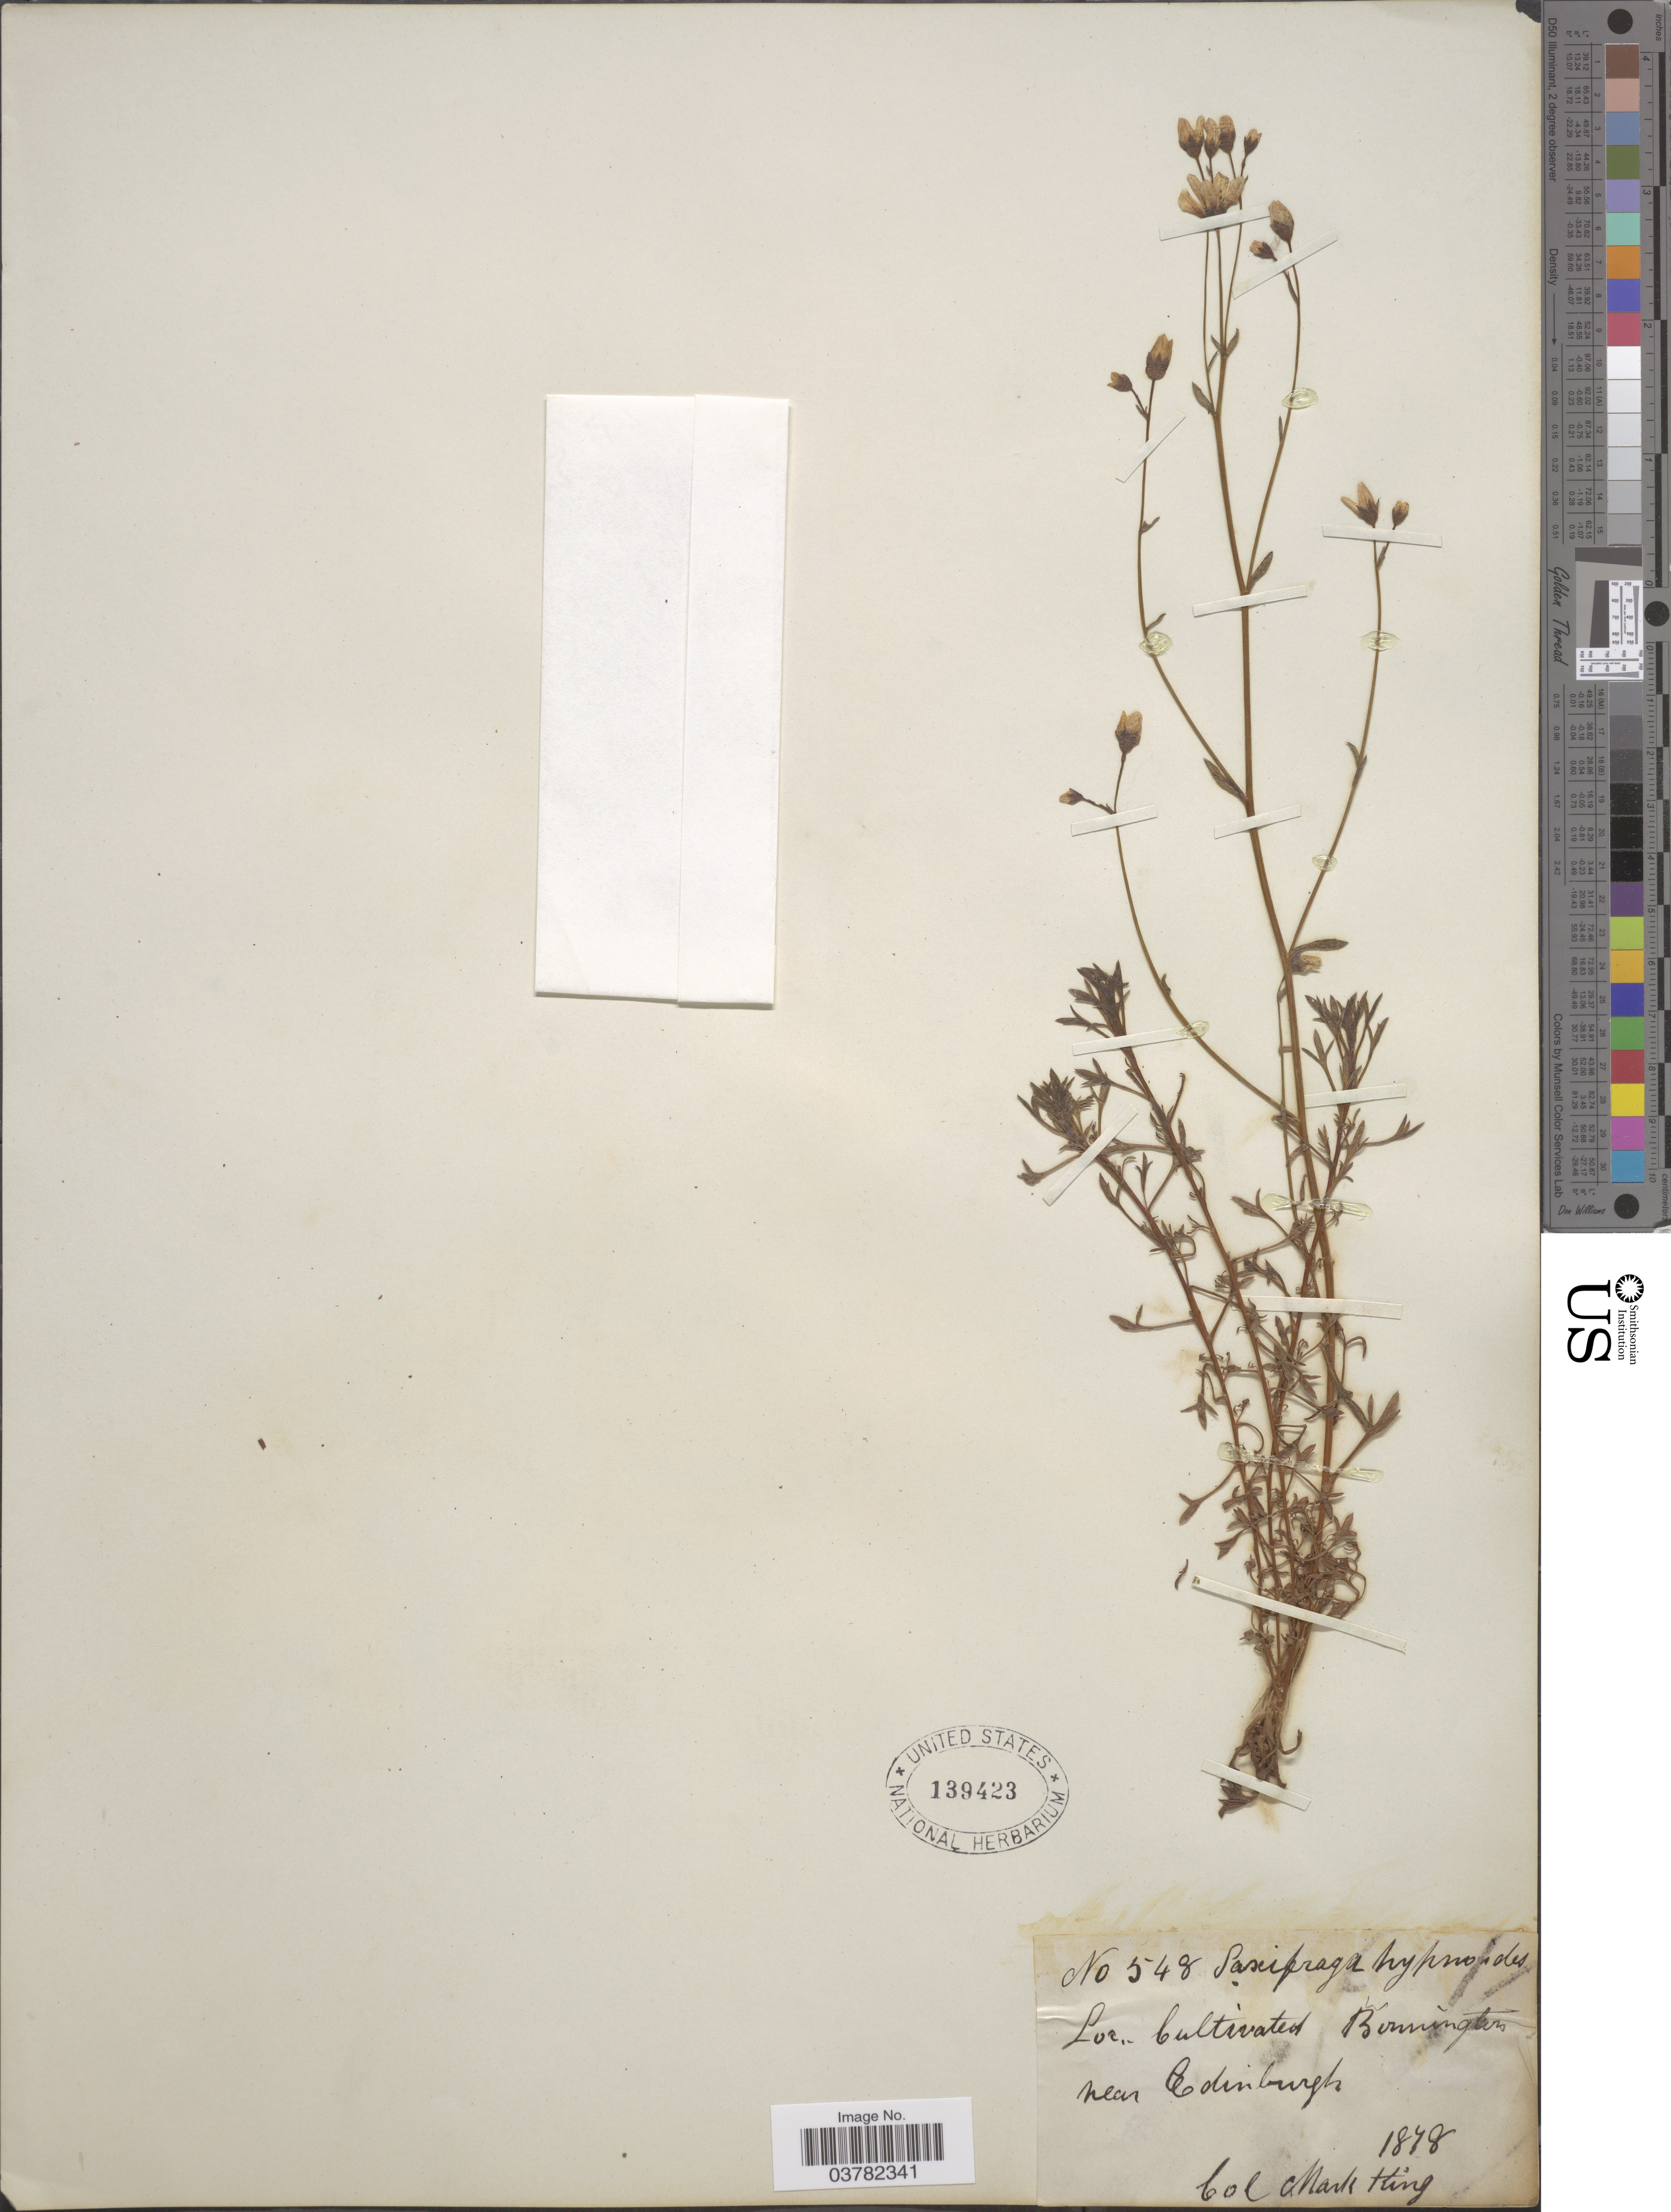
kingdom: Plantae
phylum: Tracheophyta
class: Magnoliopsida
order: Saxifragales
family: Saxifragaceae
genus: Saxifraga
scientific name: Saxifraga hypnoides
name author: L.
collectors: M. King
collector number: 548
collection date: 1878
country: United Kingdom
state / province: Scotland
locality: Cultivated Bonnington near Edinburgh.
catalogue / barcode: US 139423